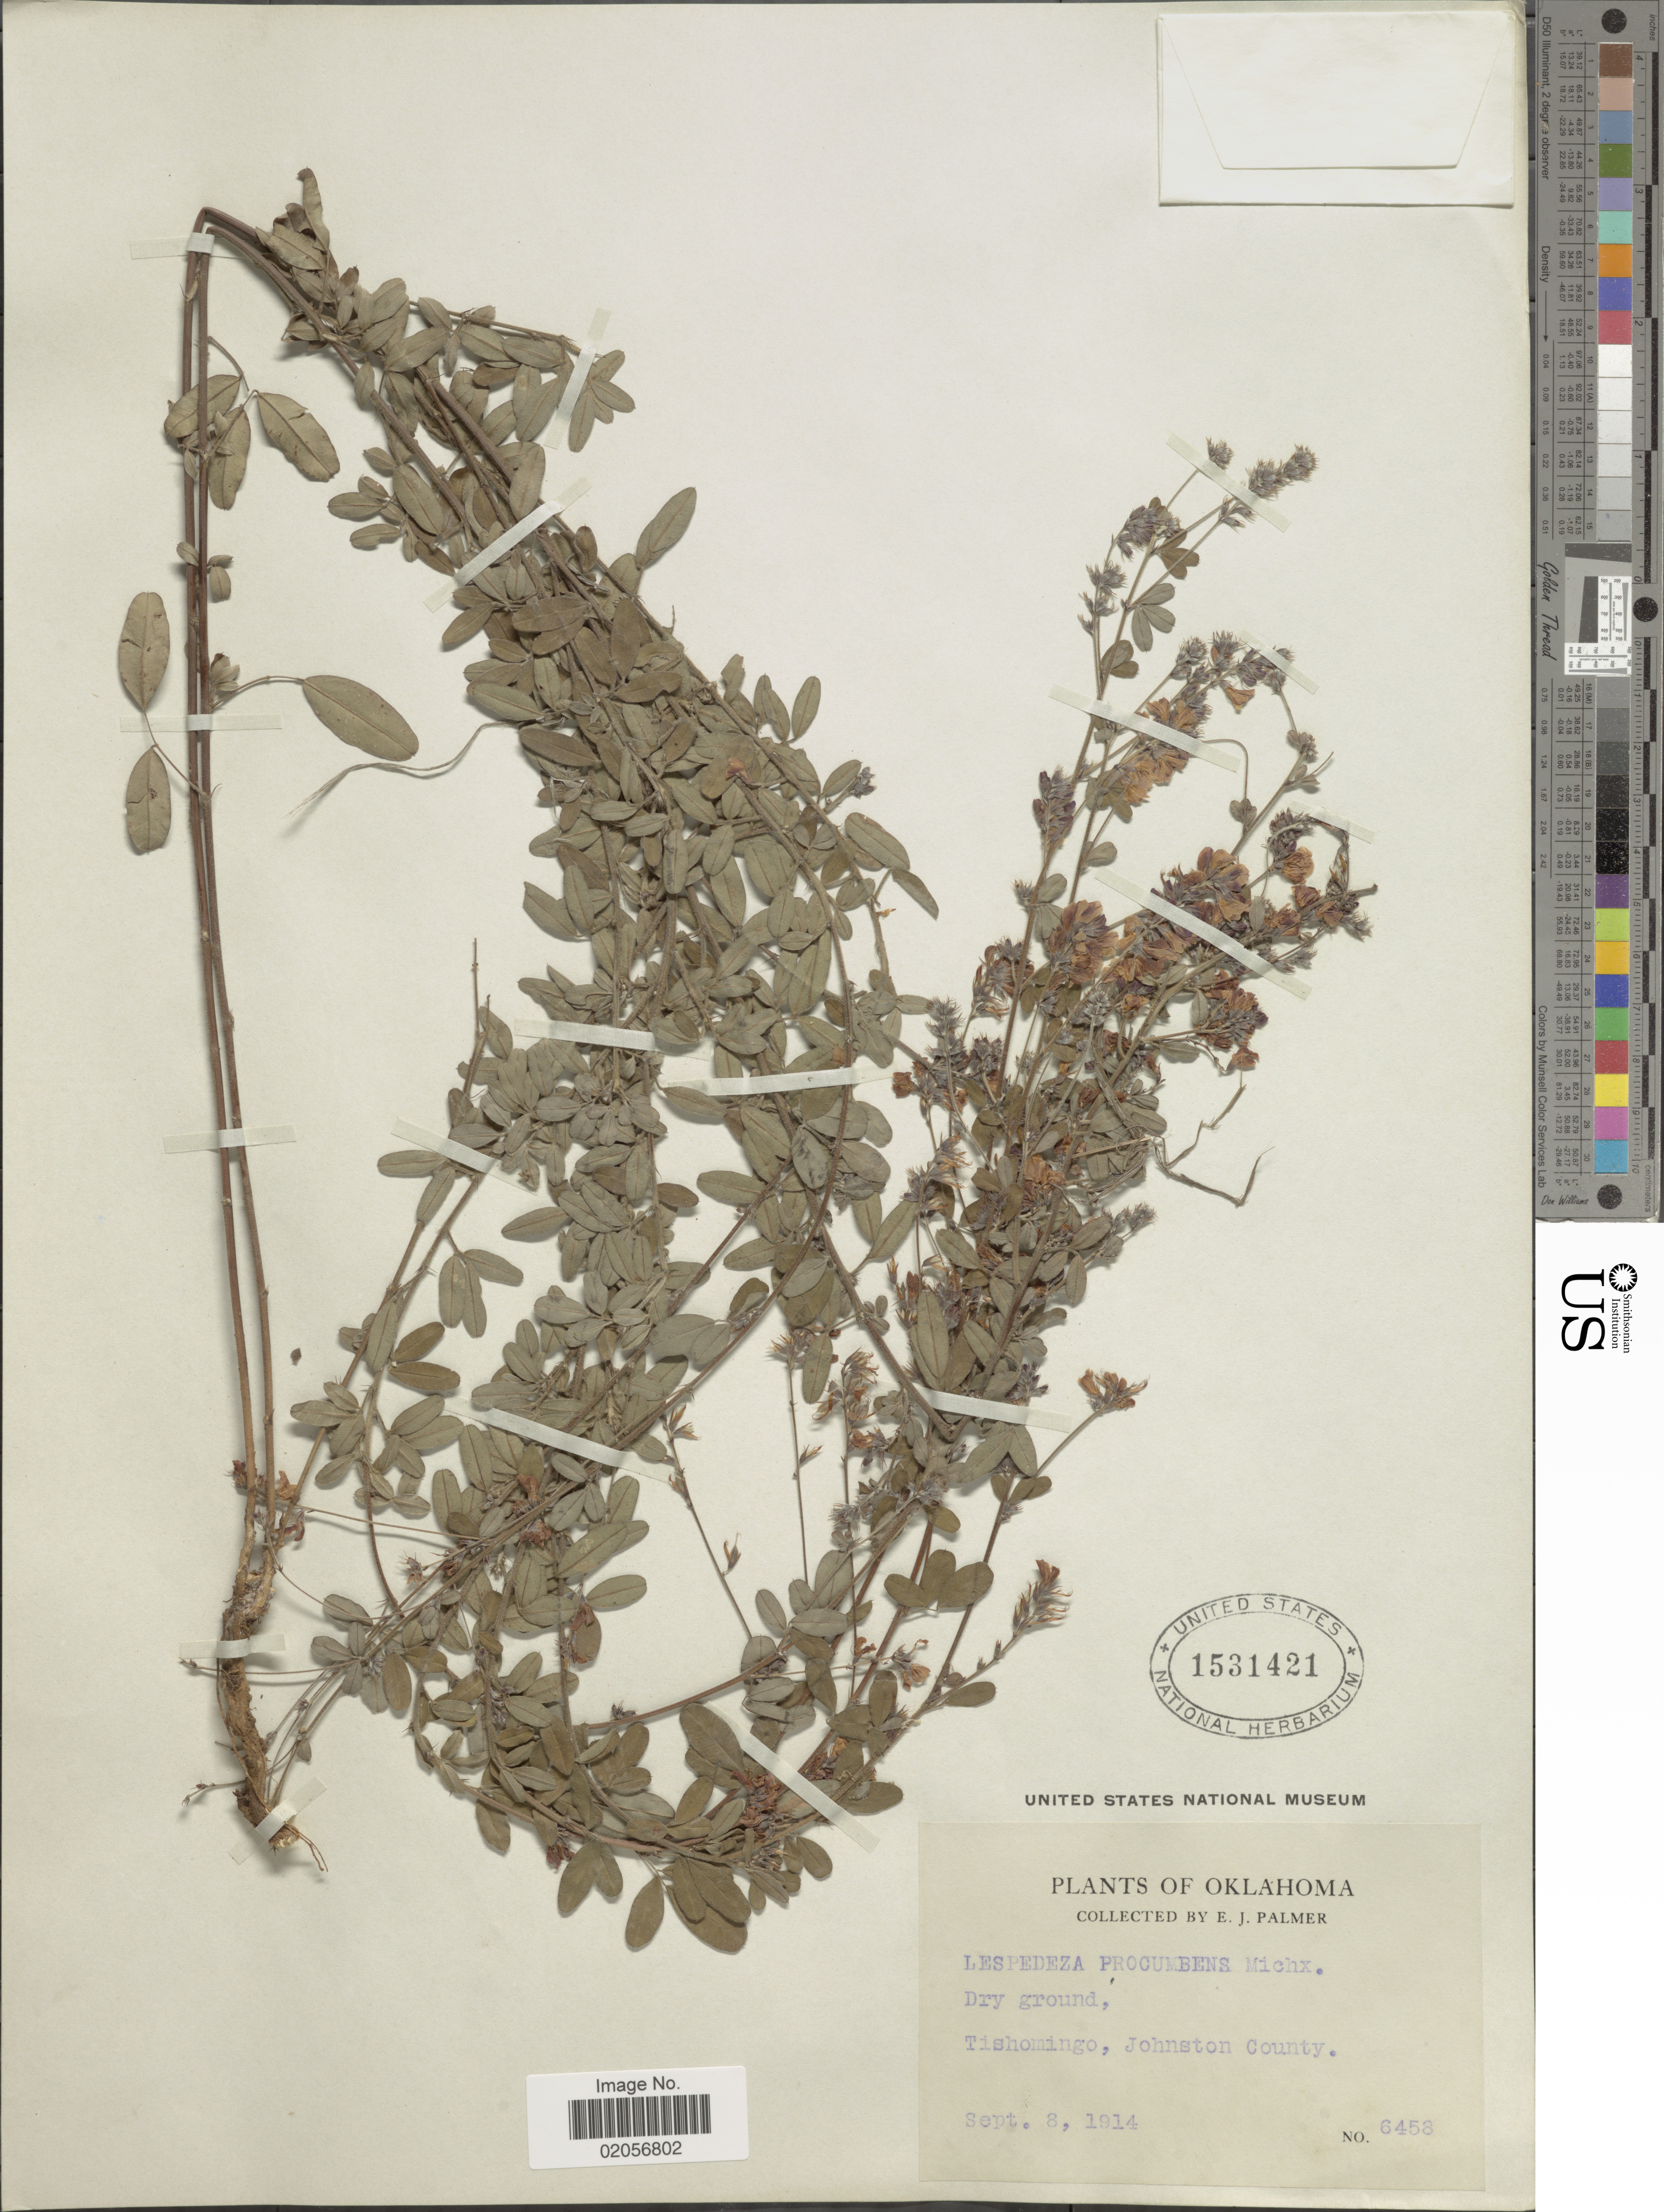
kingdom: Plantae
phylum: Tracheophyta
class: Magnoliopsida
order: Fabales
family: Fabaceae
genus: Lespedeza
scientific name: Lespedeza procumbens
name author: Michx.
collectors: E. J. Palmer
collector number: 6458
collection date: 1914-09-08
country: United States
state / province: Oklahoma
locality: Tishomingo, Johnston County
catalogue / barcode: US 1531421